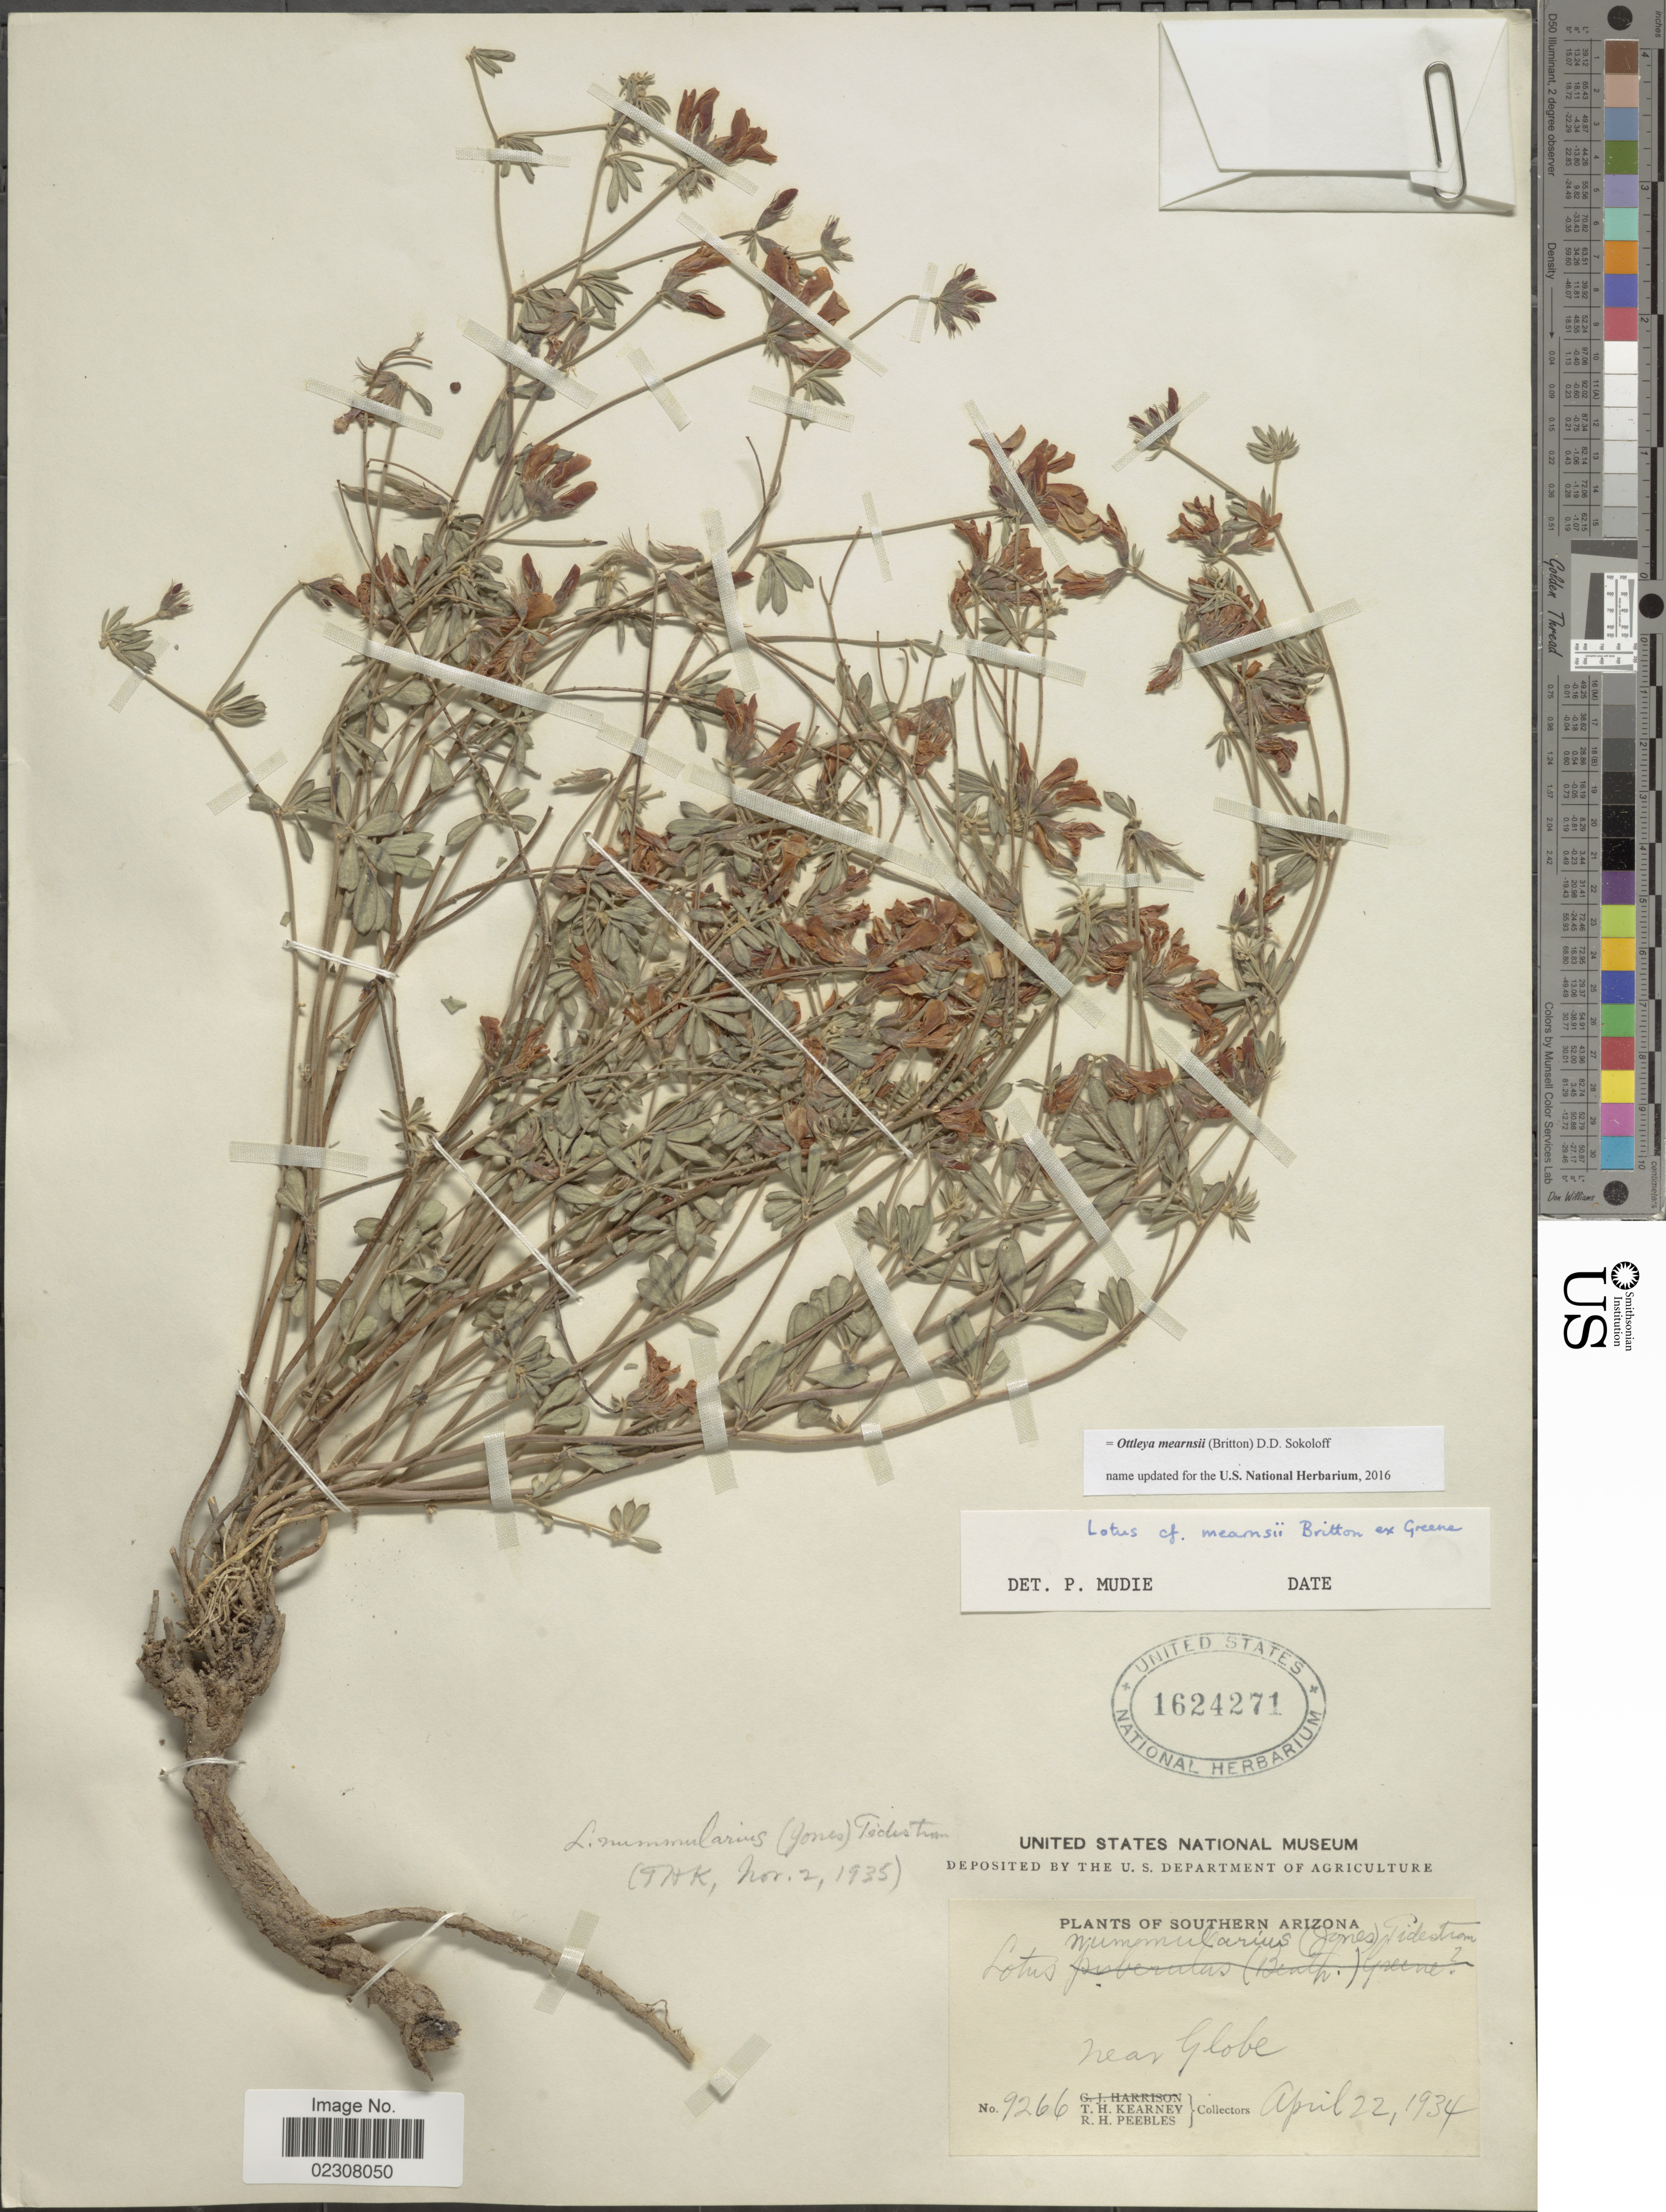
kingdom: Plantae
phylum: Tracheophyta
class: Magnoliopsida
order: Fabales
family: Fabaceae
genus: Ottleya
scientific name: Ottleya mearnsii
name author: (Britton) D.D. Sokoloff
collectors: T. H. Kearney & R. H. Peebles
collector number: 9266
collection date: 1934-04-22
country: United States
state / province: Arizona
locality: Southern Arizona, near Globe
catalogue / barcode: US 1624271